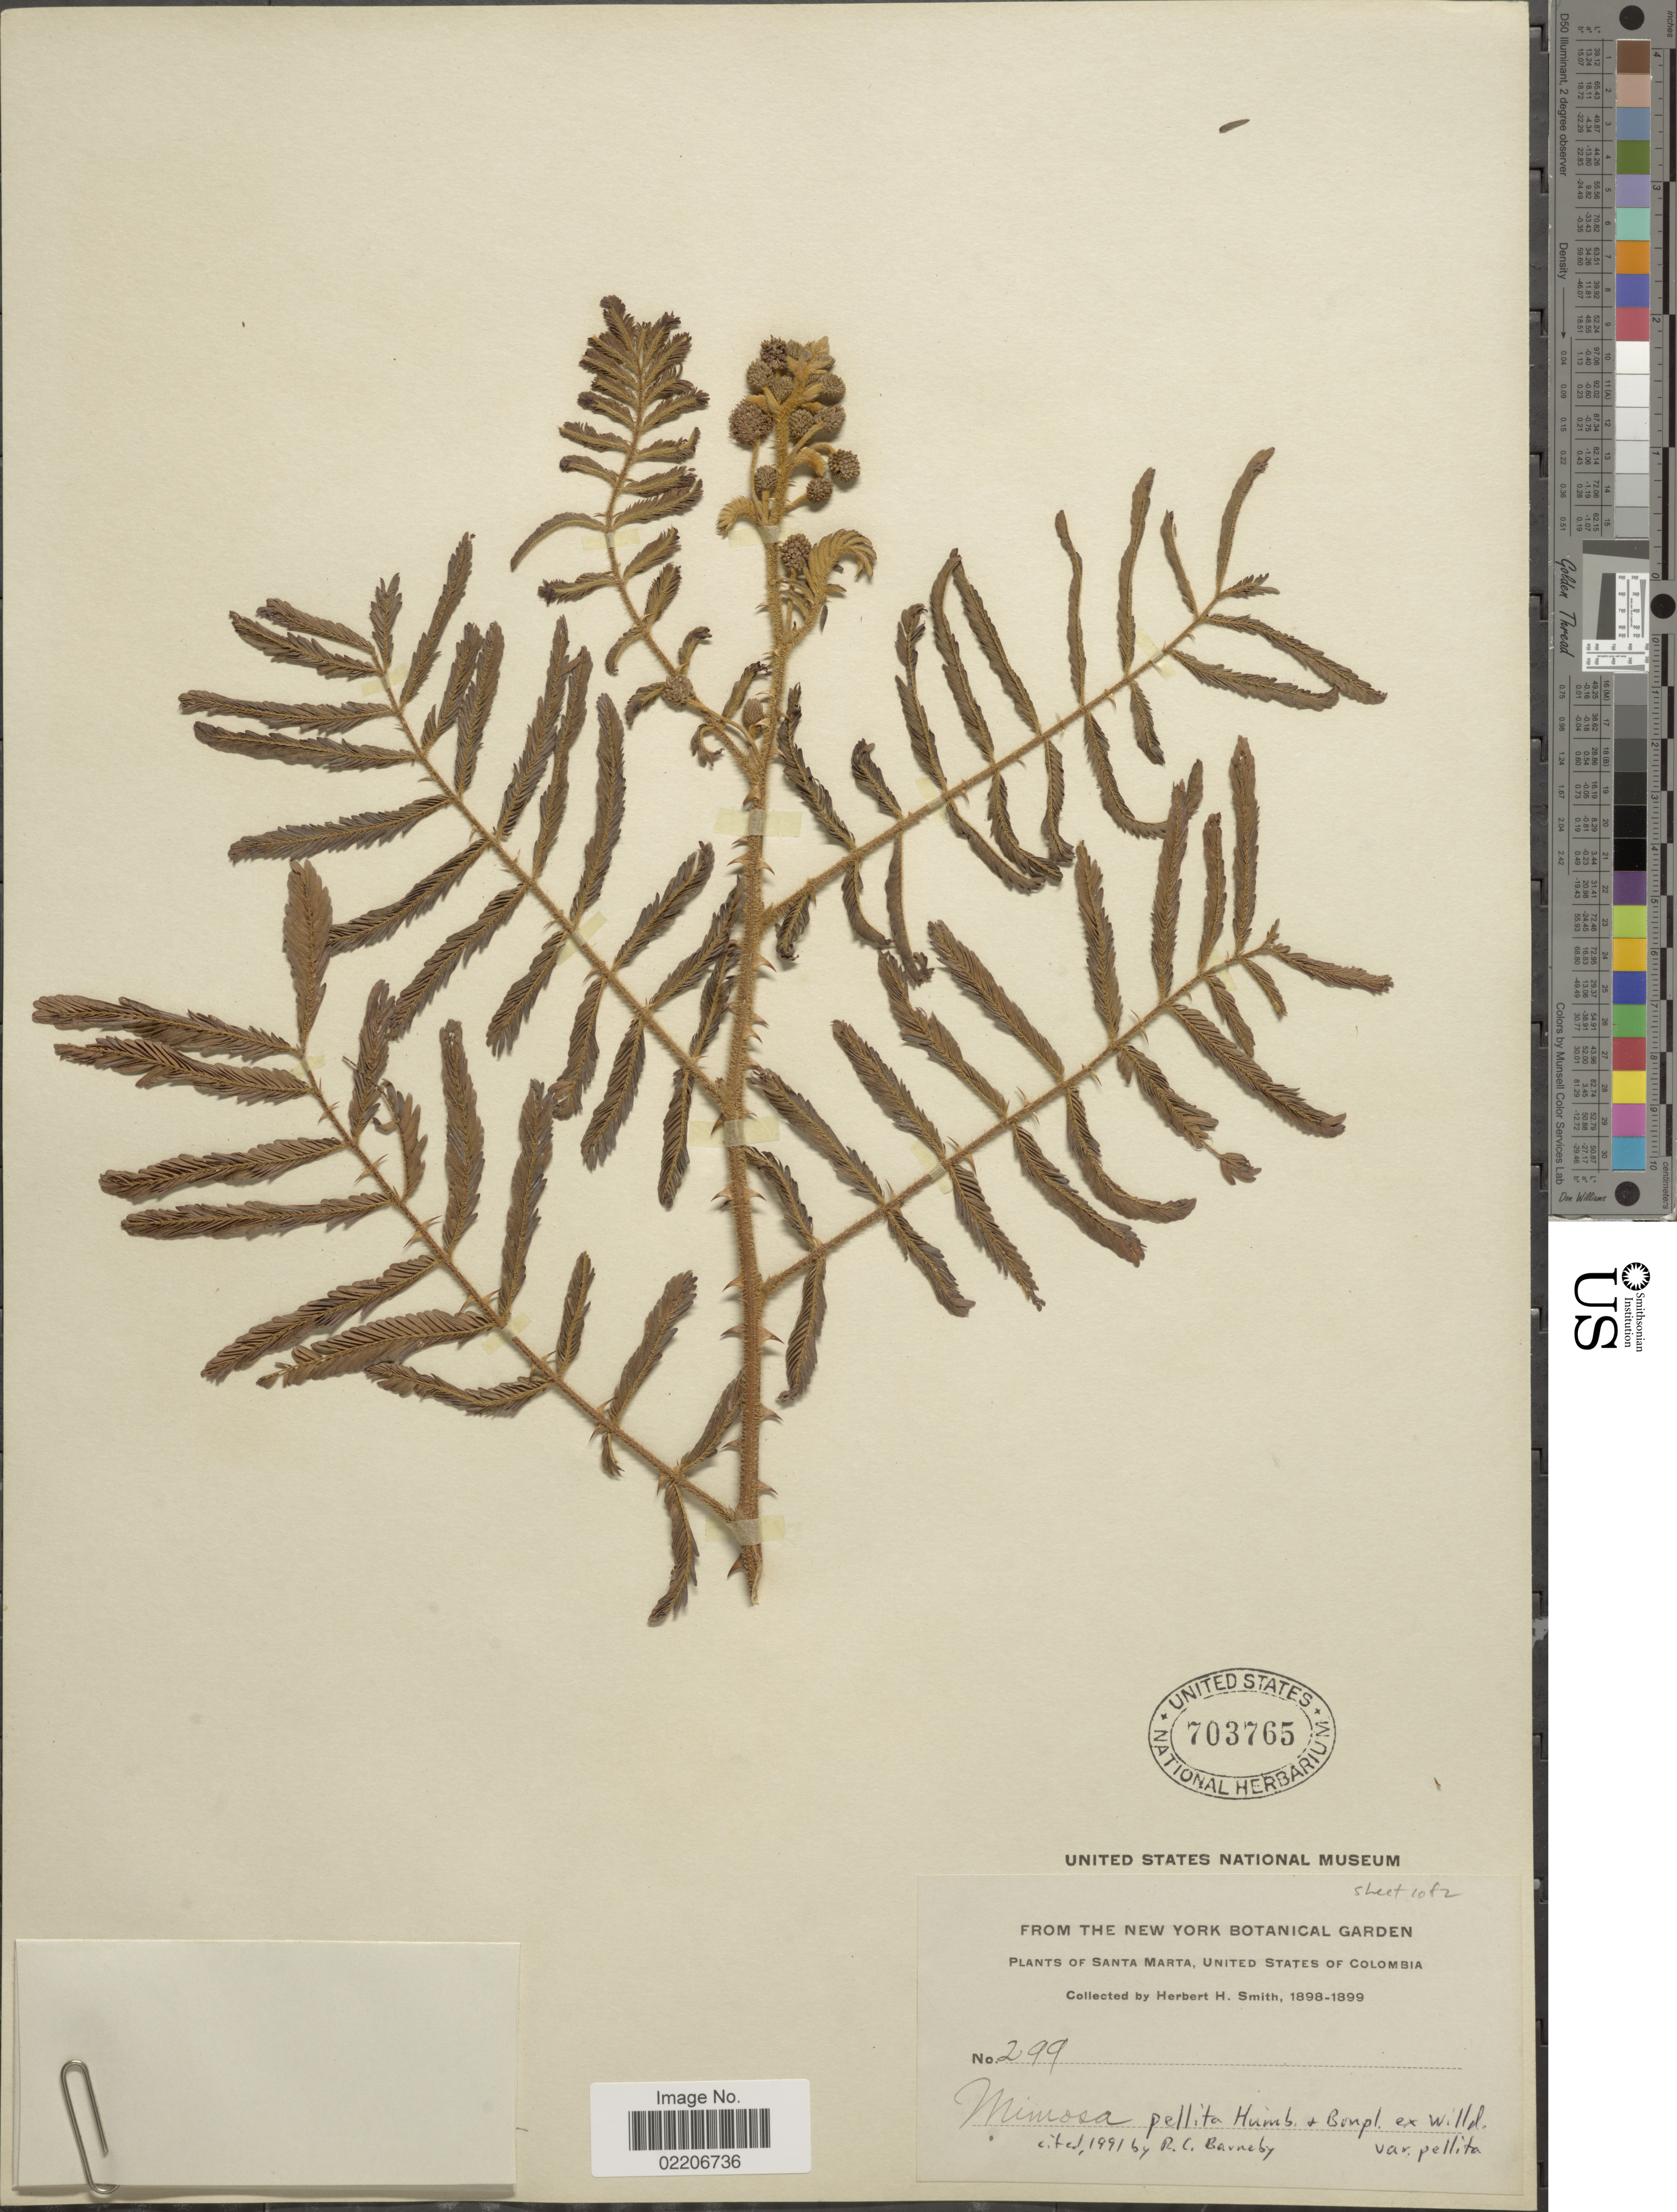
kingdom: Plantae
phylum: Tracheophyta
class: Magnoliopsida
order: Fabales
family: Fabaceae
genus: Mimosa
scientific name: Mimosa pellita var. pellita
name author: Humb. & Bonpl. ex Willd.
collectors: Herbert H. Smith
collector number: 299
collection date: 1898/1899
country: Colombia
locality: Santa Marta, United States of Columbia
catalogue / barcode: US 703765